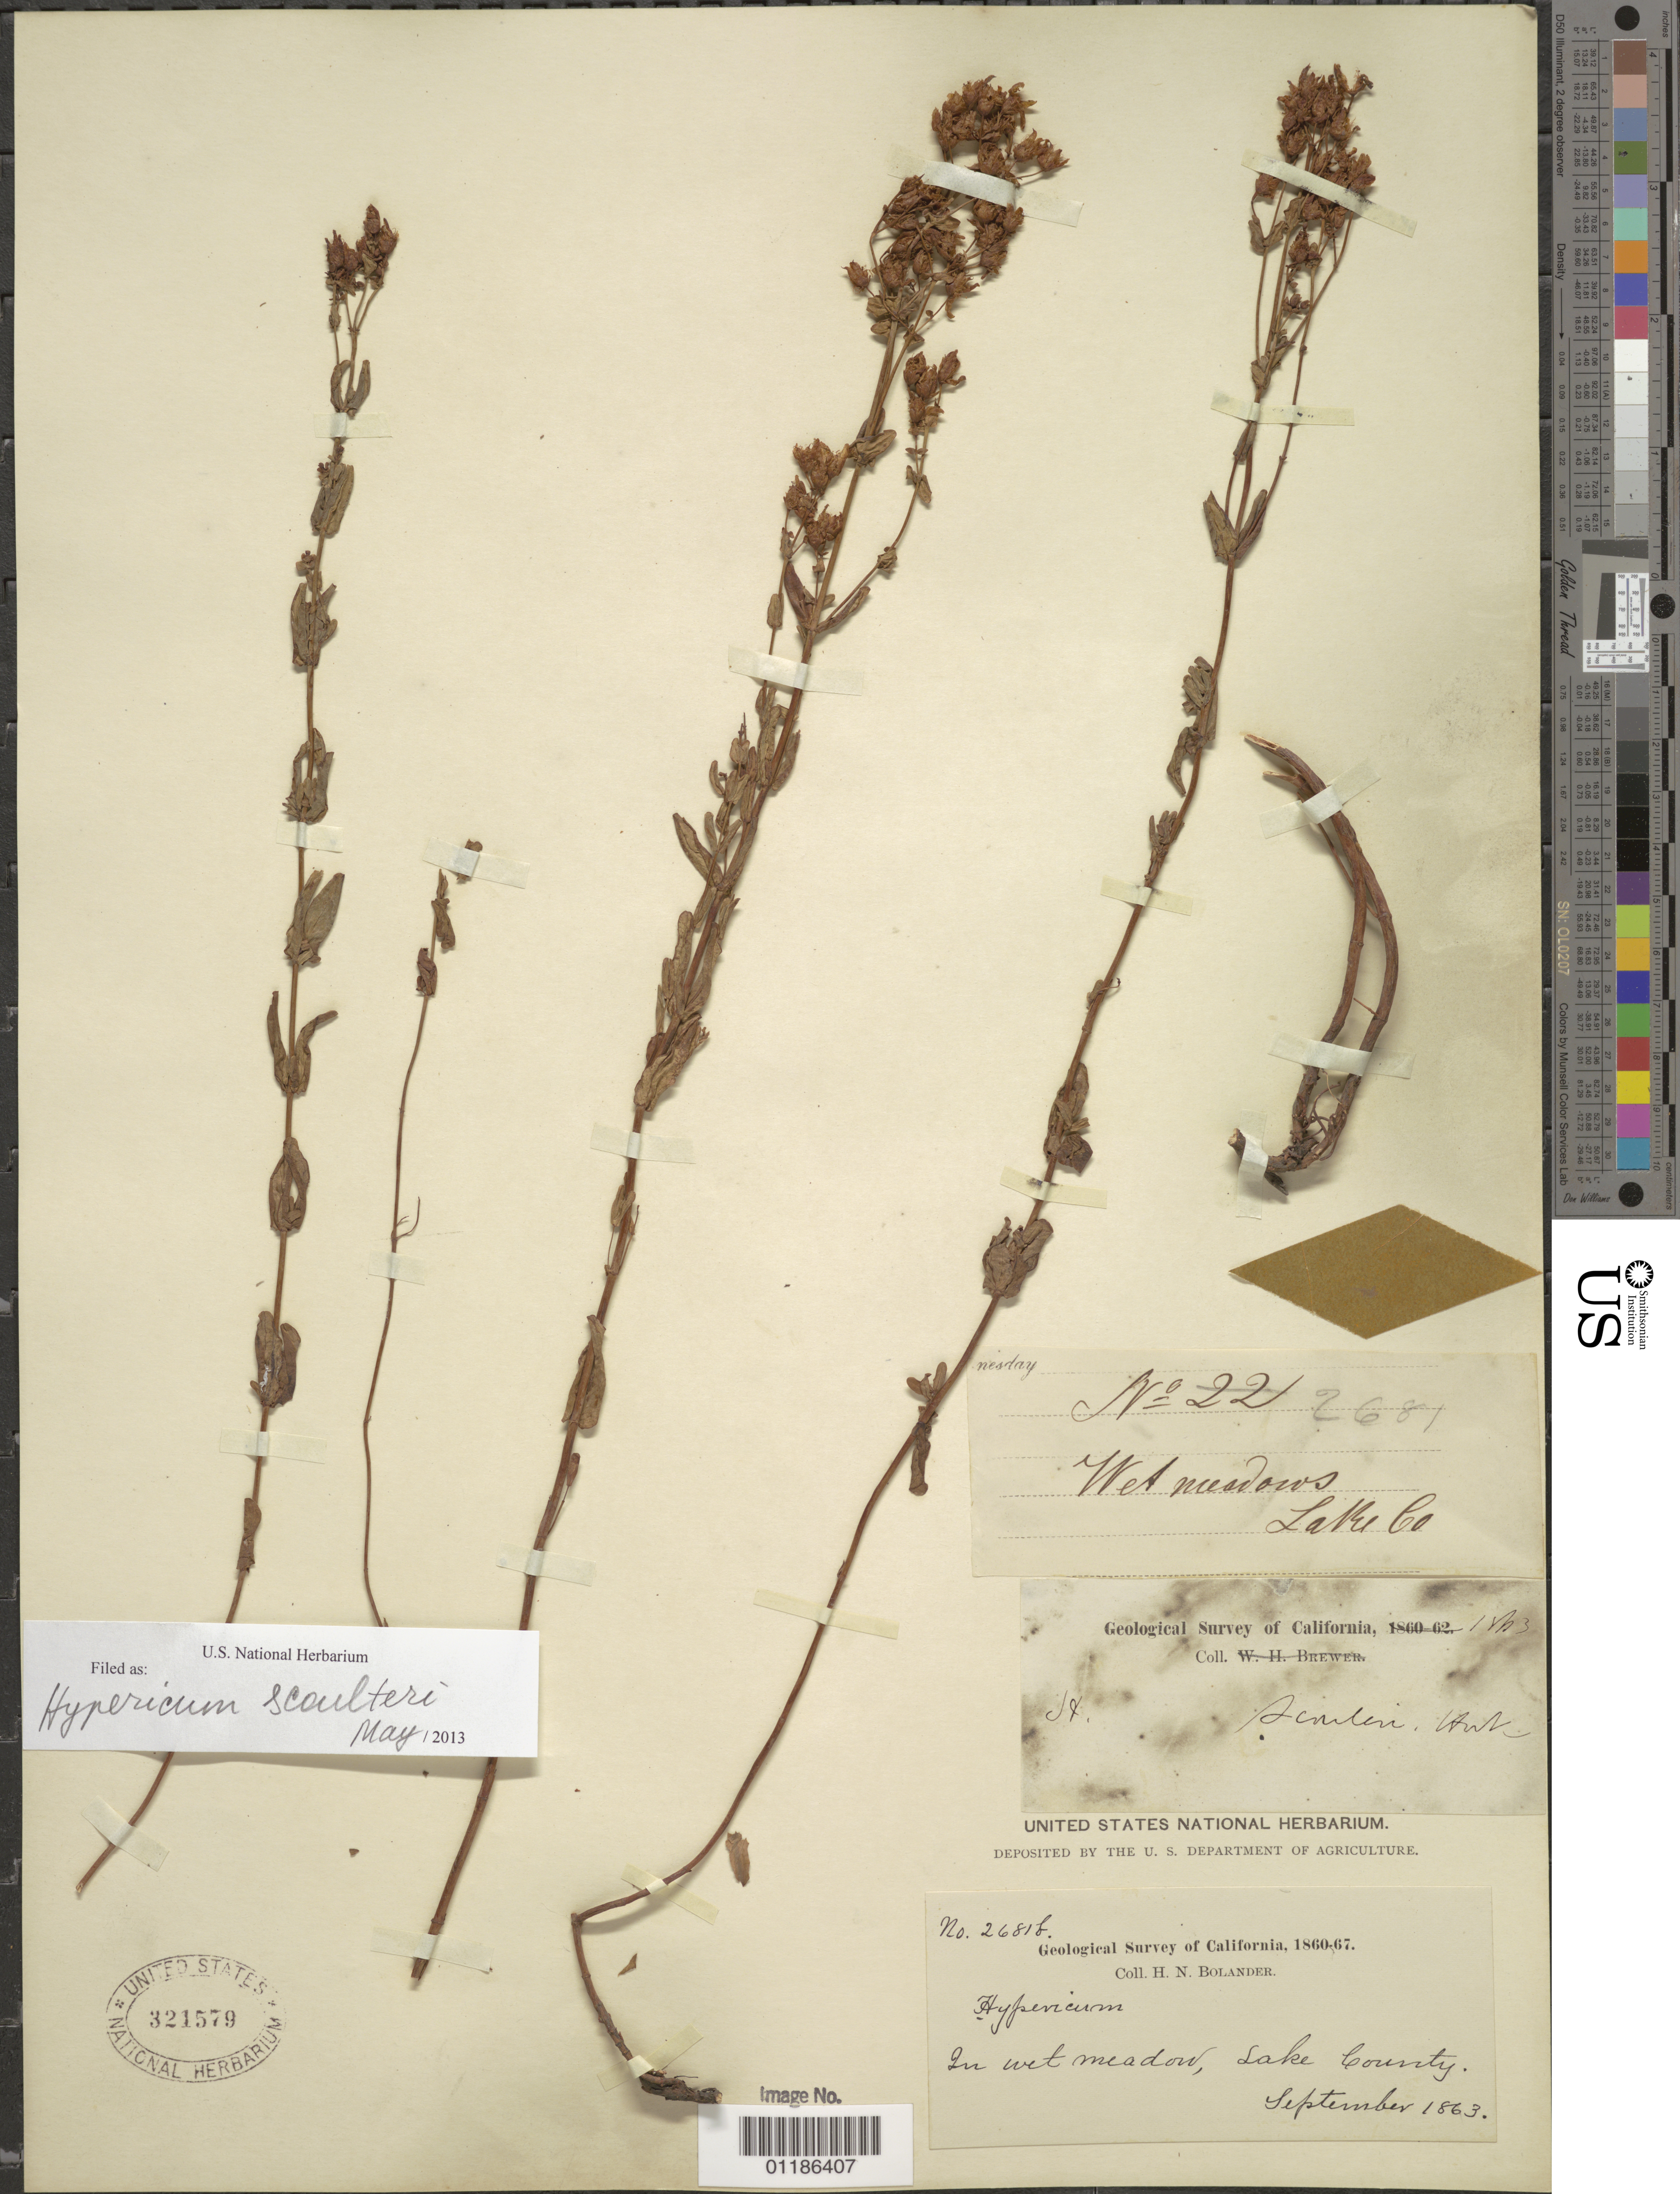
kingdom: Plantae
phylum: Tracheophyta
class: Magnoliopsida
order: Malpighiales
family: Hypericaceae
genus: Hypericum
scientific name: Hypericum scouleri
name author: Hook.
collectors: H. Bolander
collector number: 2681 b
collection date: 1863-09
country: United States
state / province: California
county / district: Lake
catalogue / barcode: US 321579